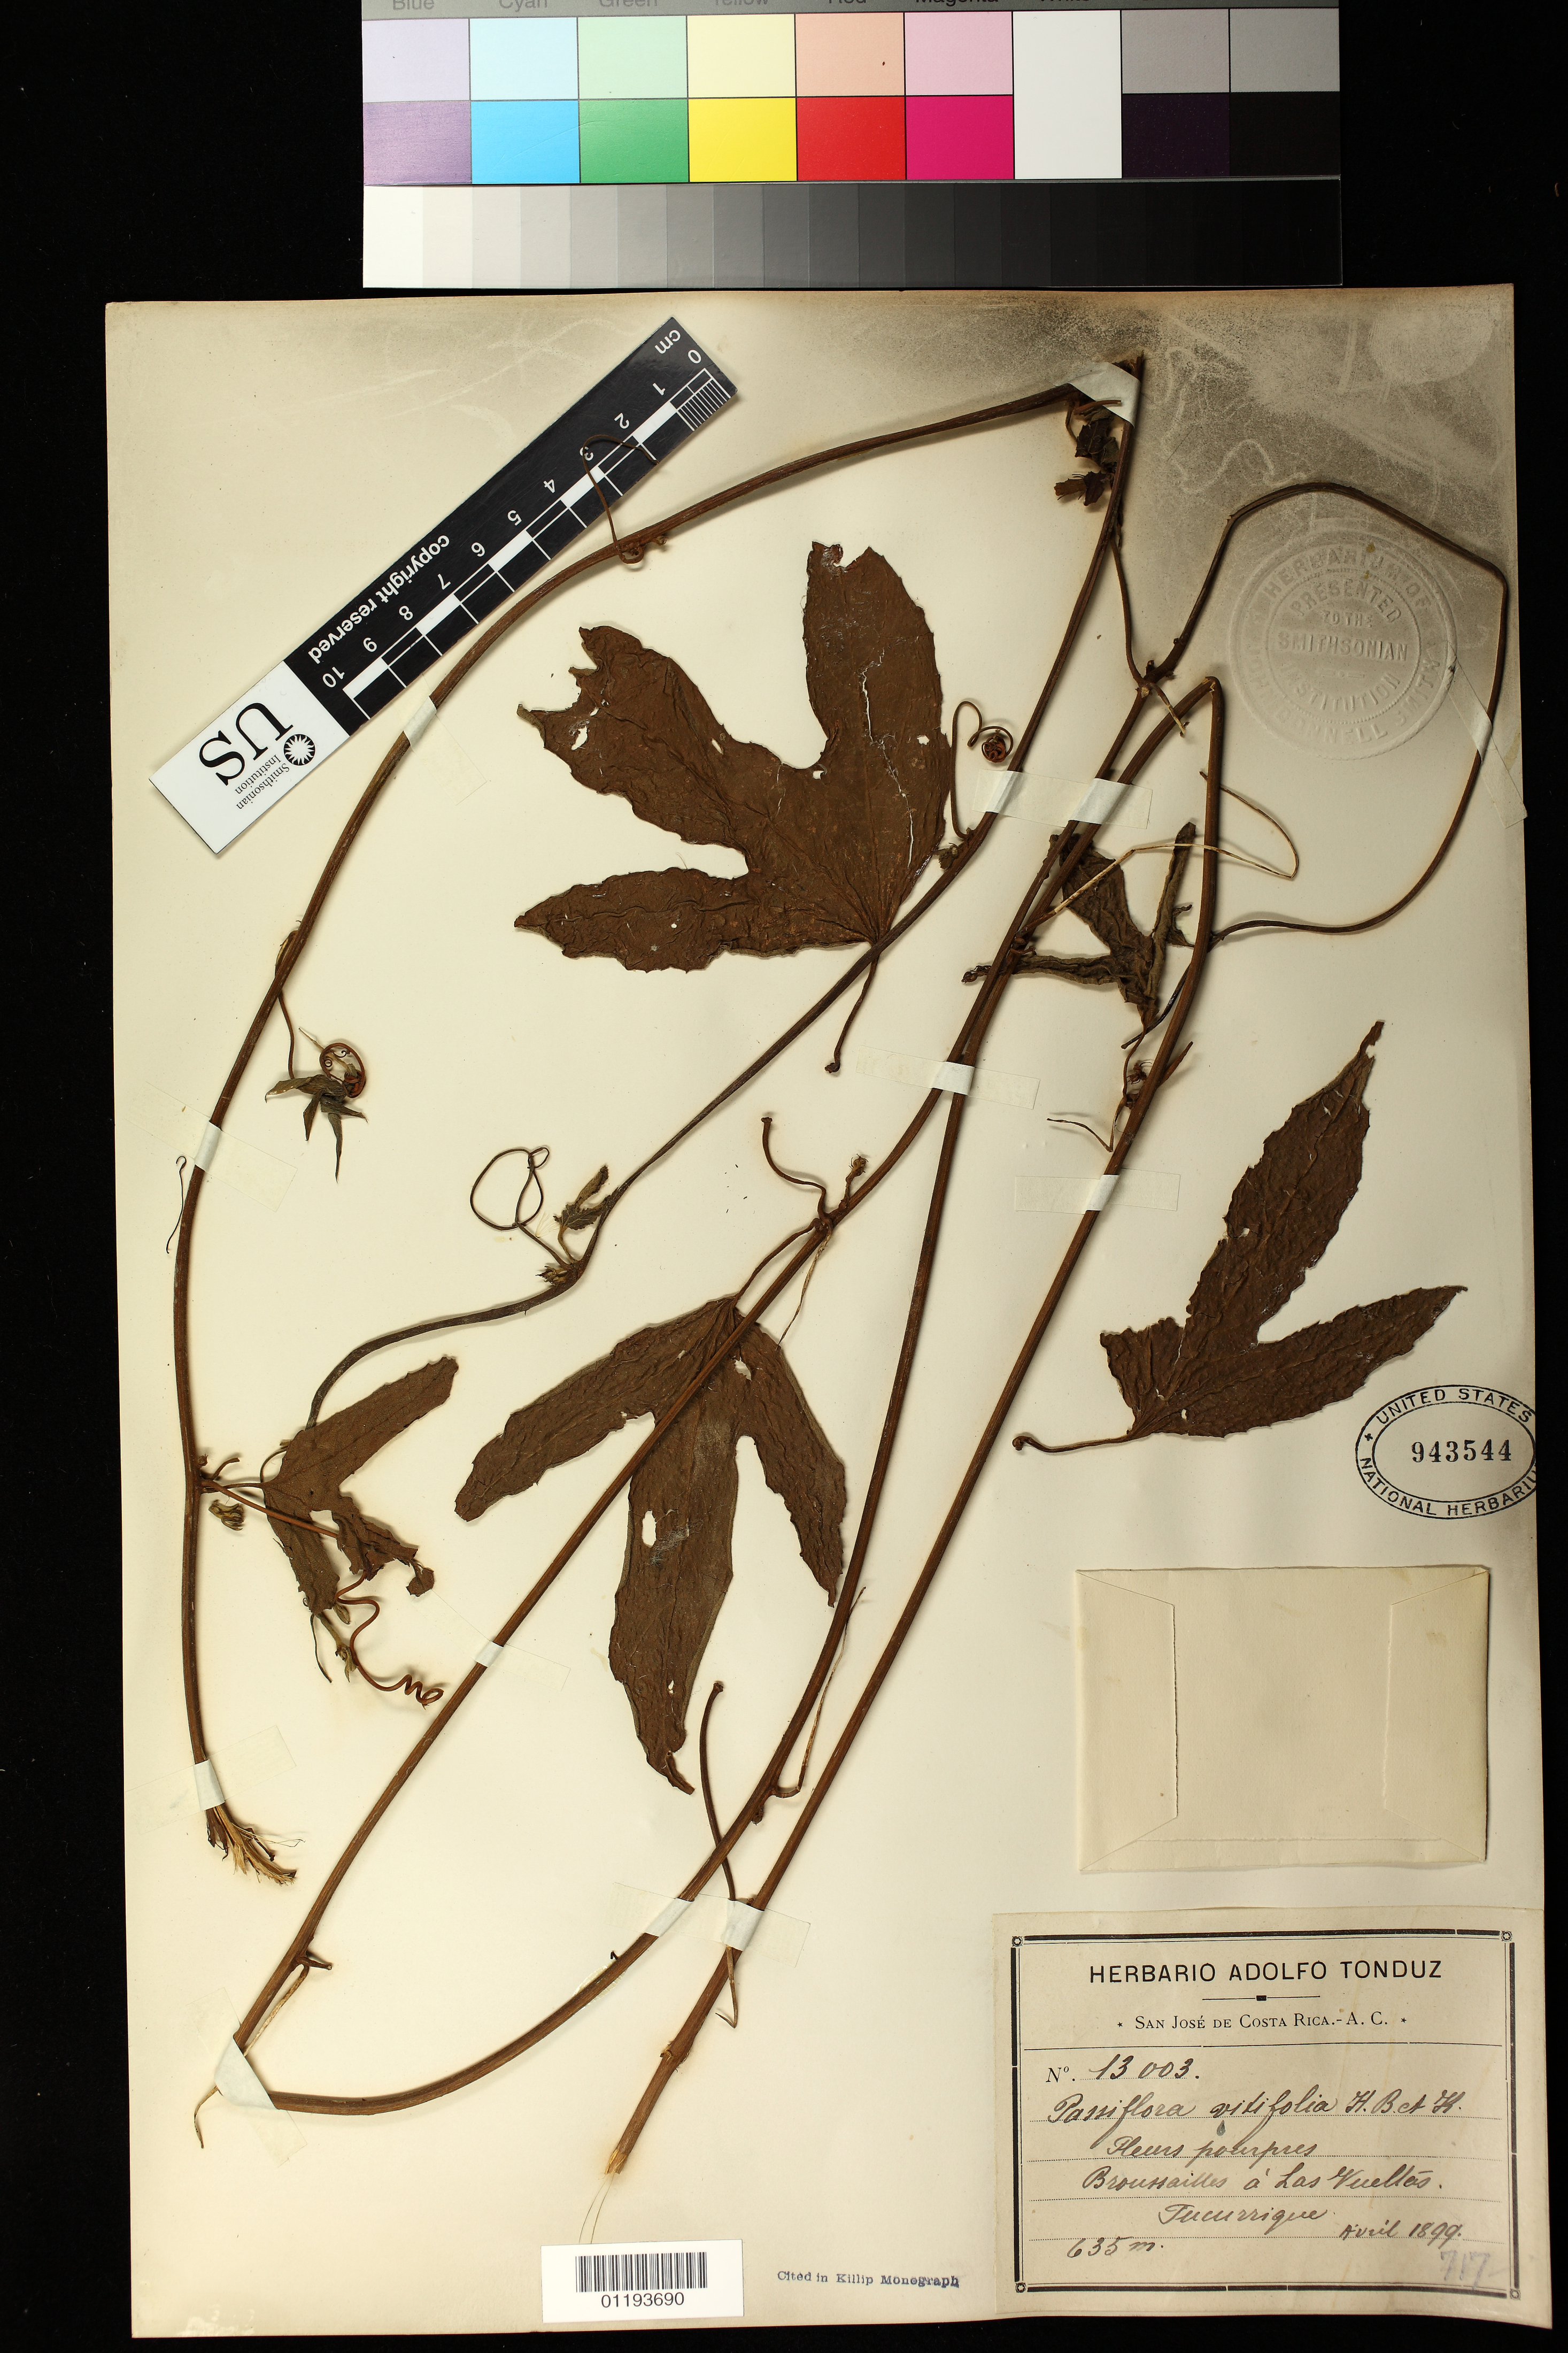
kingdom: Plantae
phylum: Tracheophyta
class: Magnoliopsida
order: Malpighiales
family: Passifloraceae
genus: Passiflora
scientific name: Passiflora vitifolia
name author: Kunth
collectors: A. Tonduz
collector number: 13003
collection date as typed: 1899-04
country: Costa Rica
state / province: Cartago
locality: Broussailles a Las Vueltas Tucurrique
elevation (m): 635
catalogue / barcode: US 943544